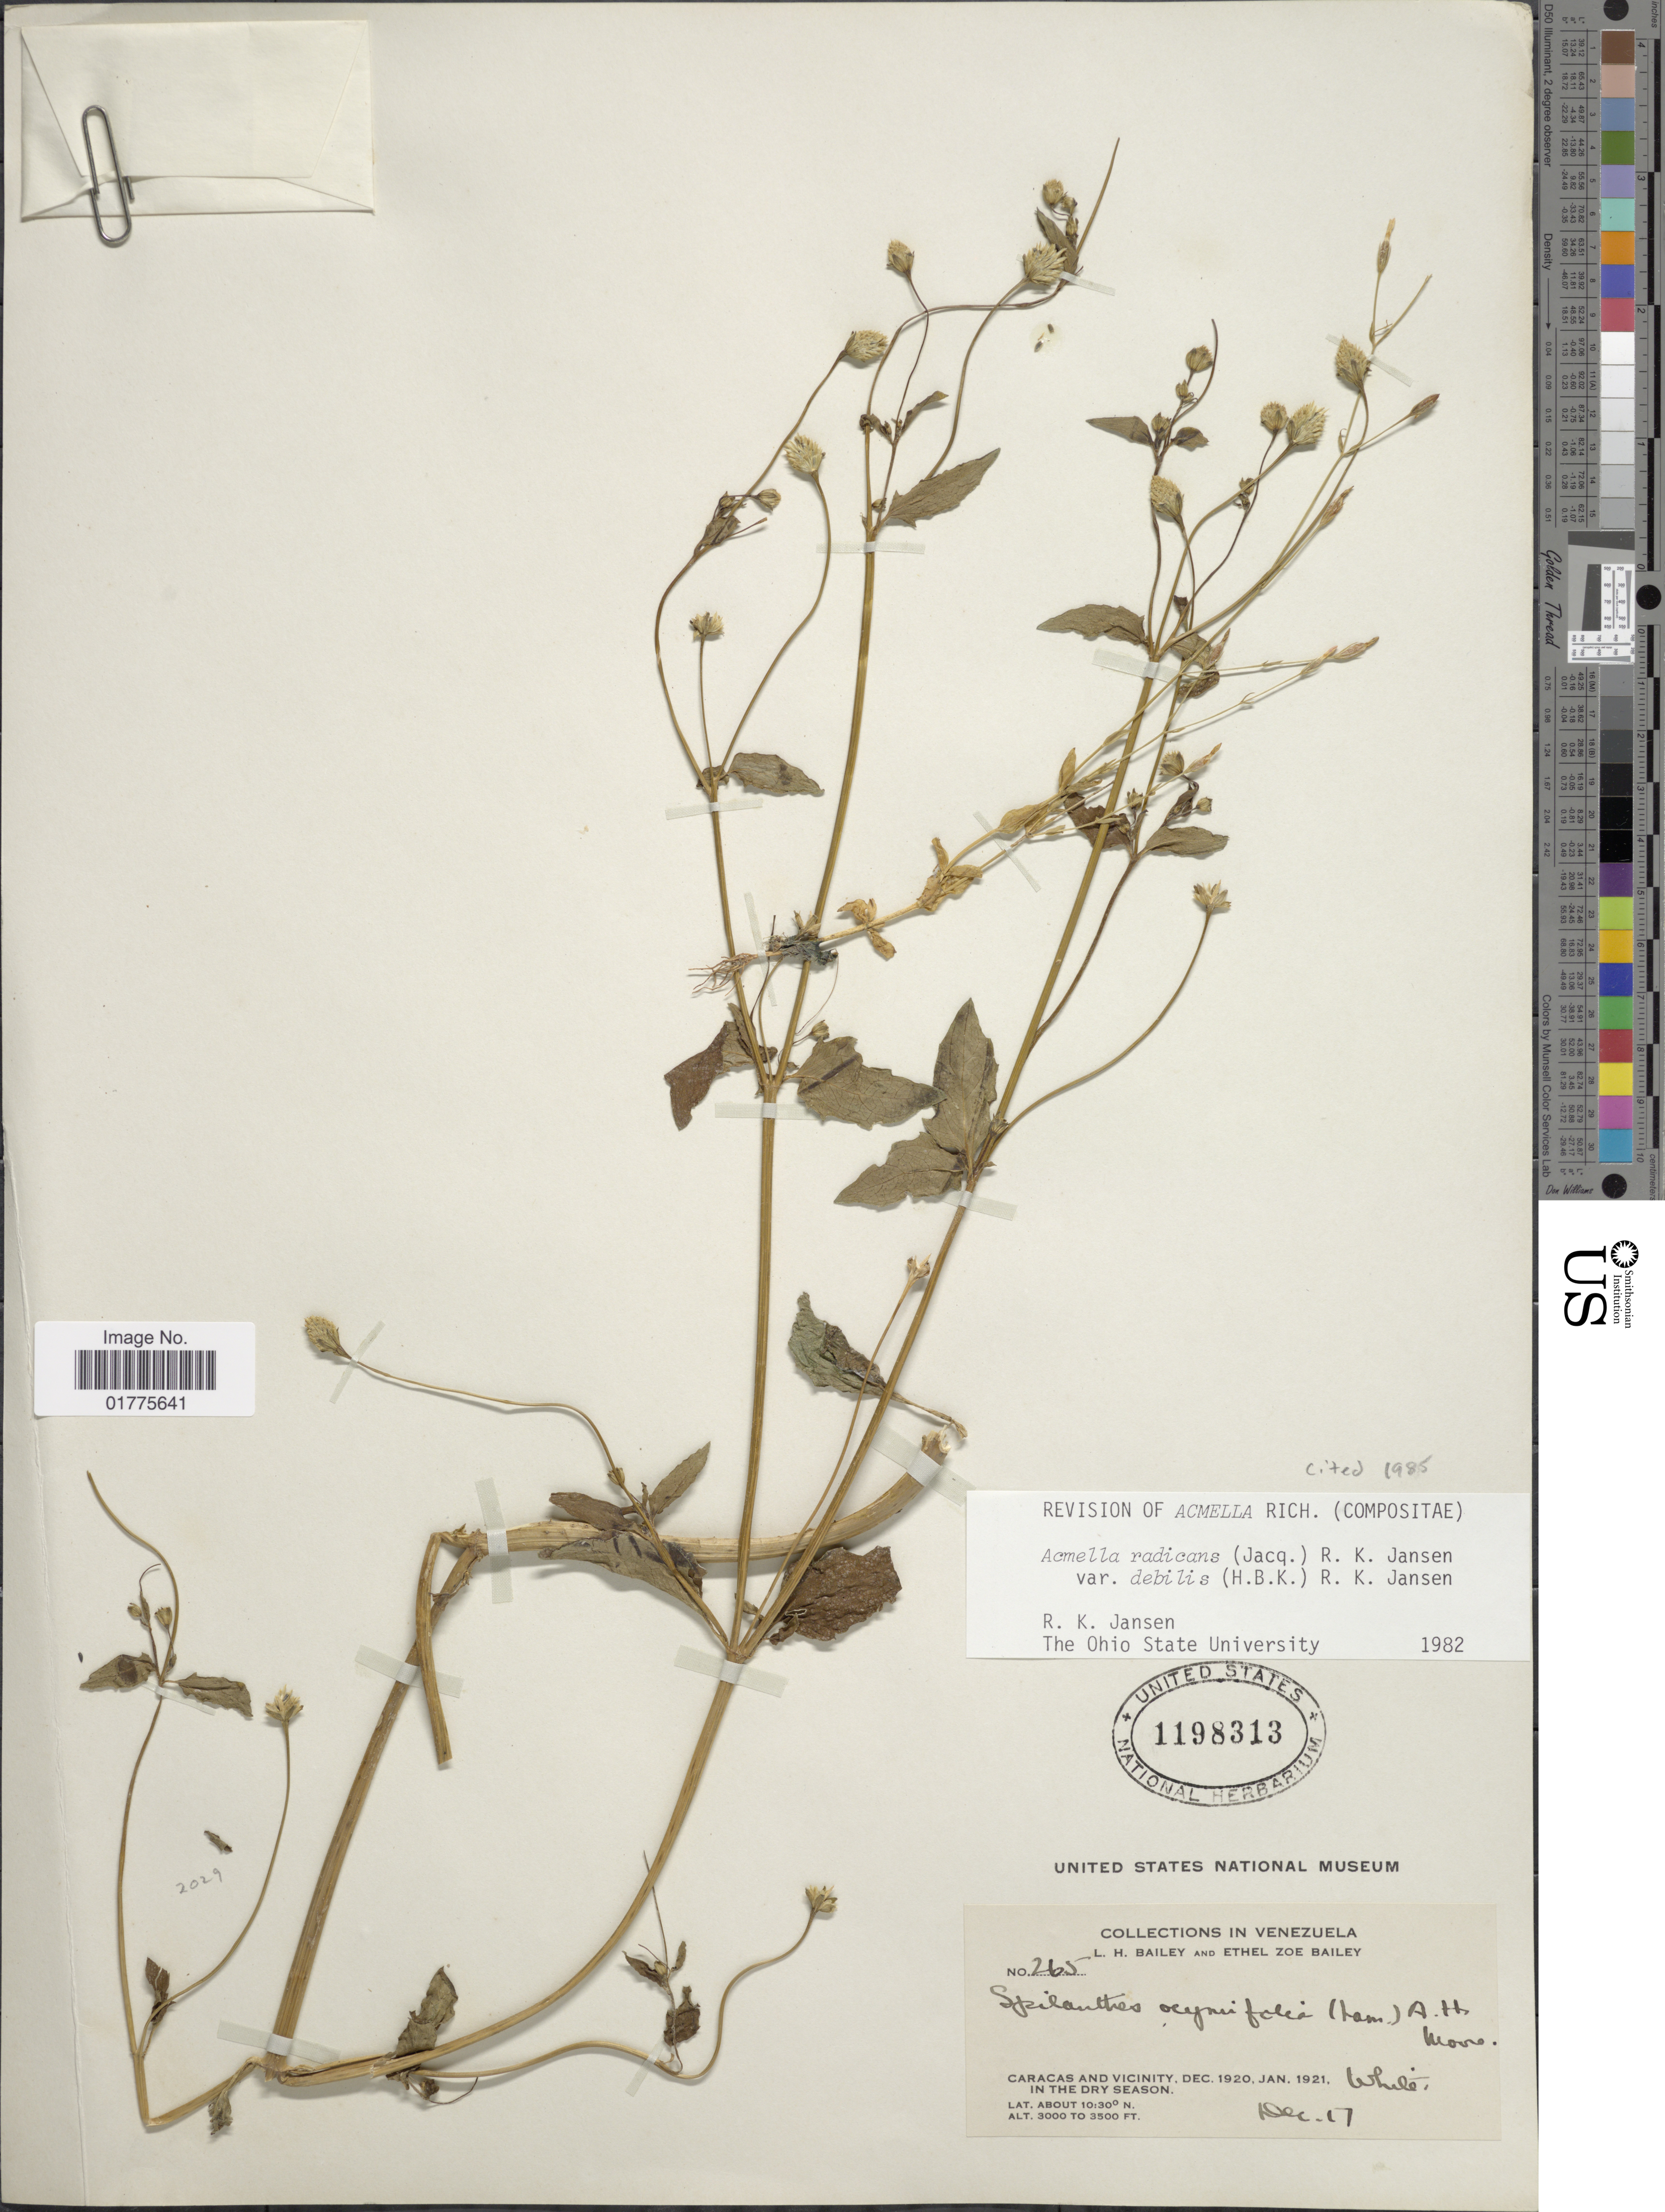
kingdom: Plantae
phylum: Tracheophyta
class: Magnoliopsida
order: Asterales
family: Asteraceae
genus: Acmella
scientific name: Acmella radicans var. debilis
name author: (Kunth) R.K. Jansen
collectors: L. H. Bailey & E. Z. Bailey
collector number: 265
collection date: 1921-12-17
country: Venezuela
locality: Caracas and Vicinity, in the dry season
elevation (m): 914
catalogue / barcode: US 1198313